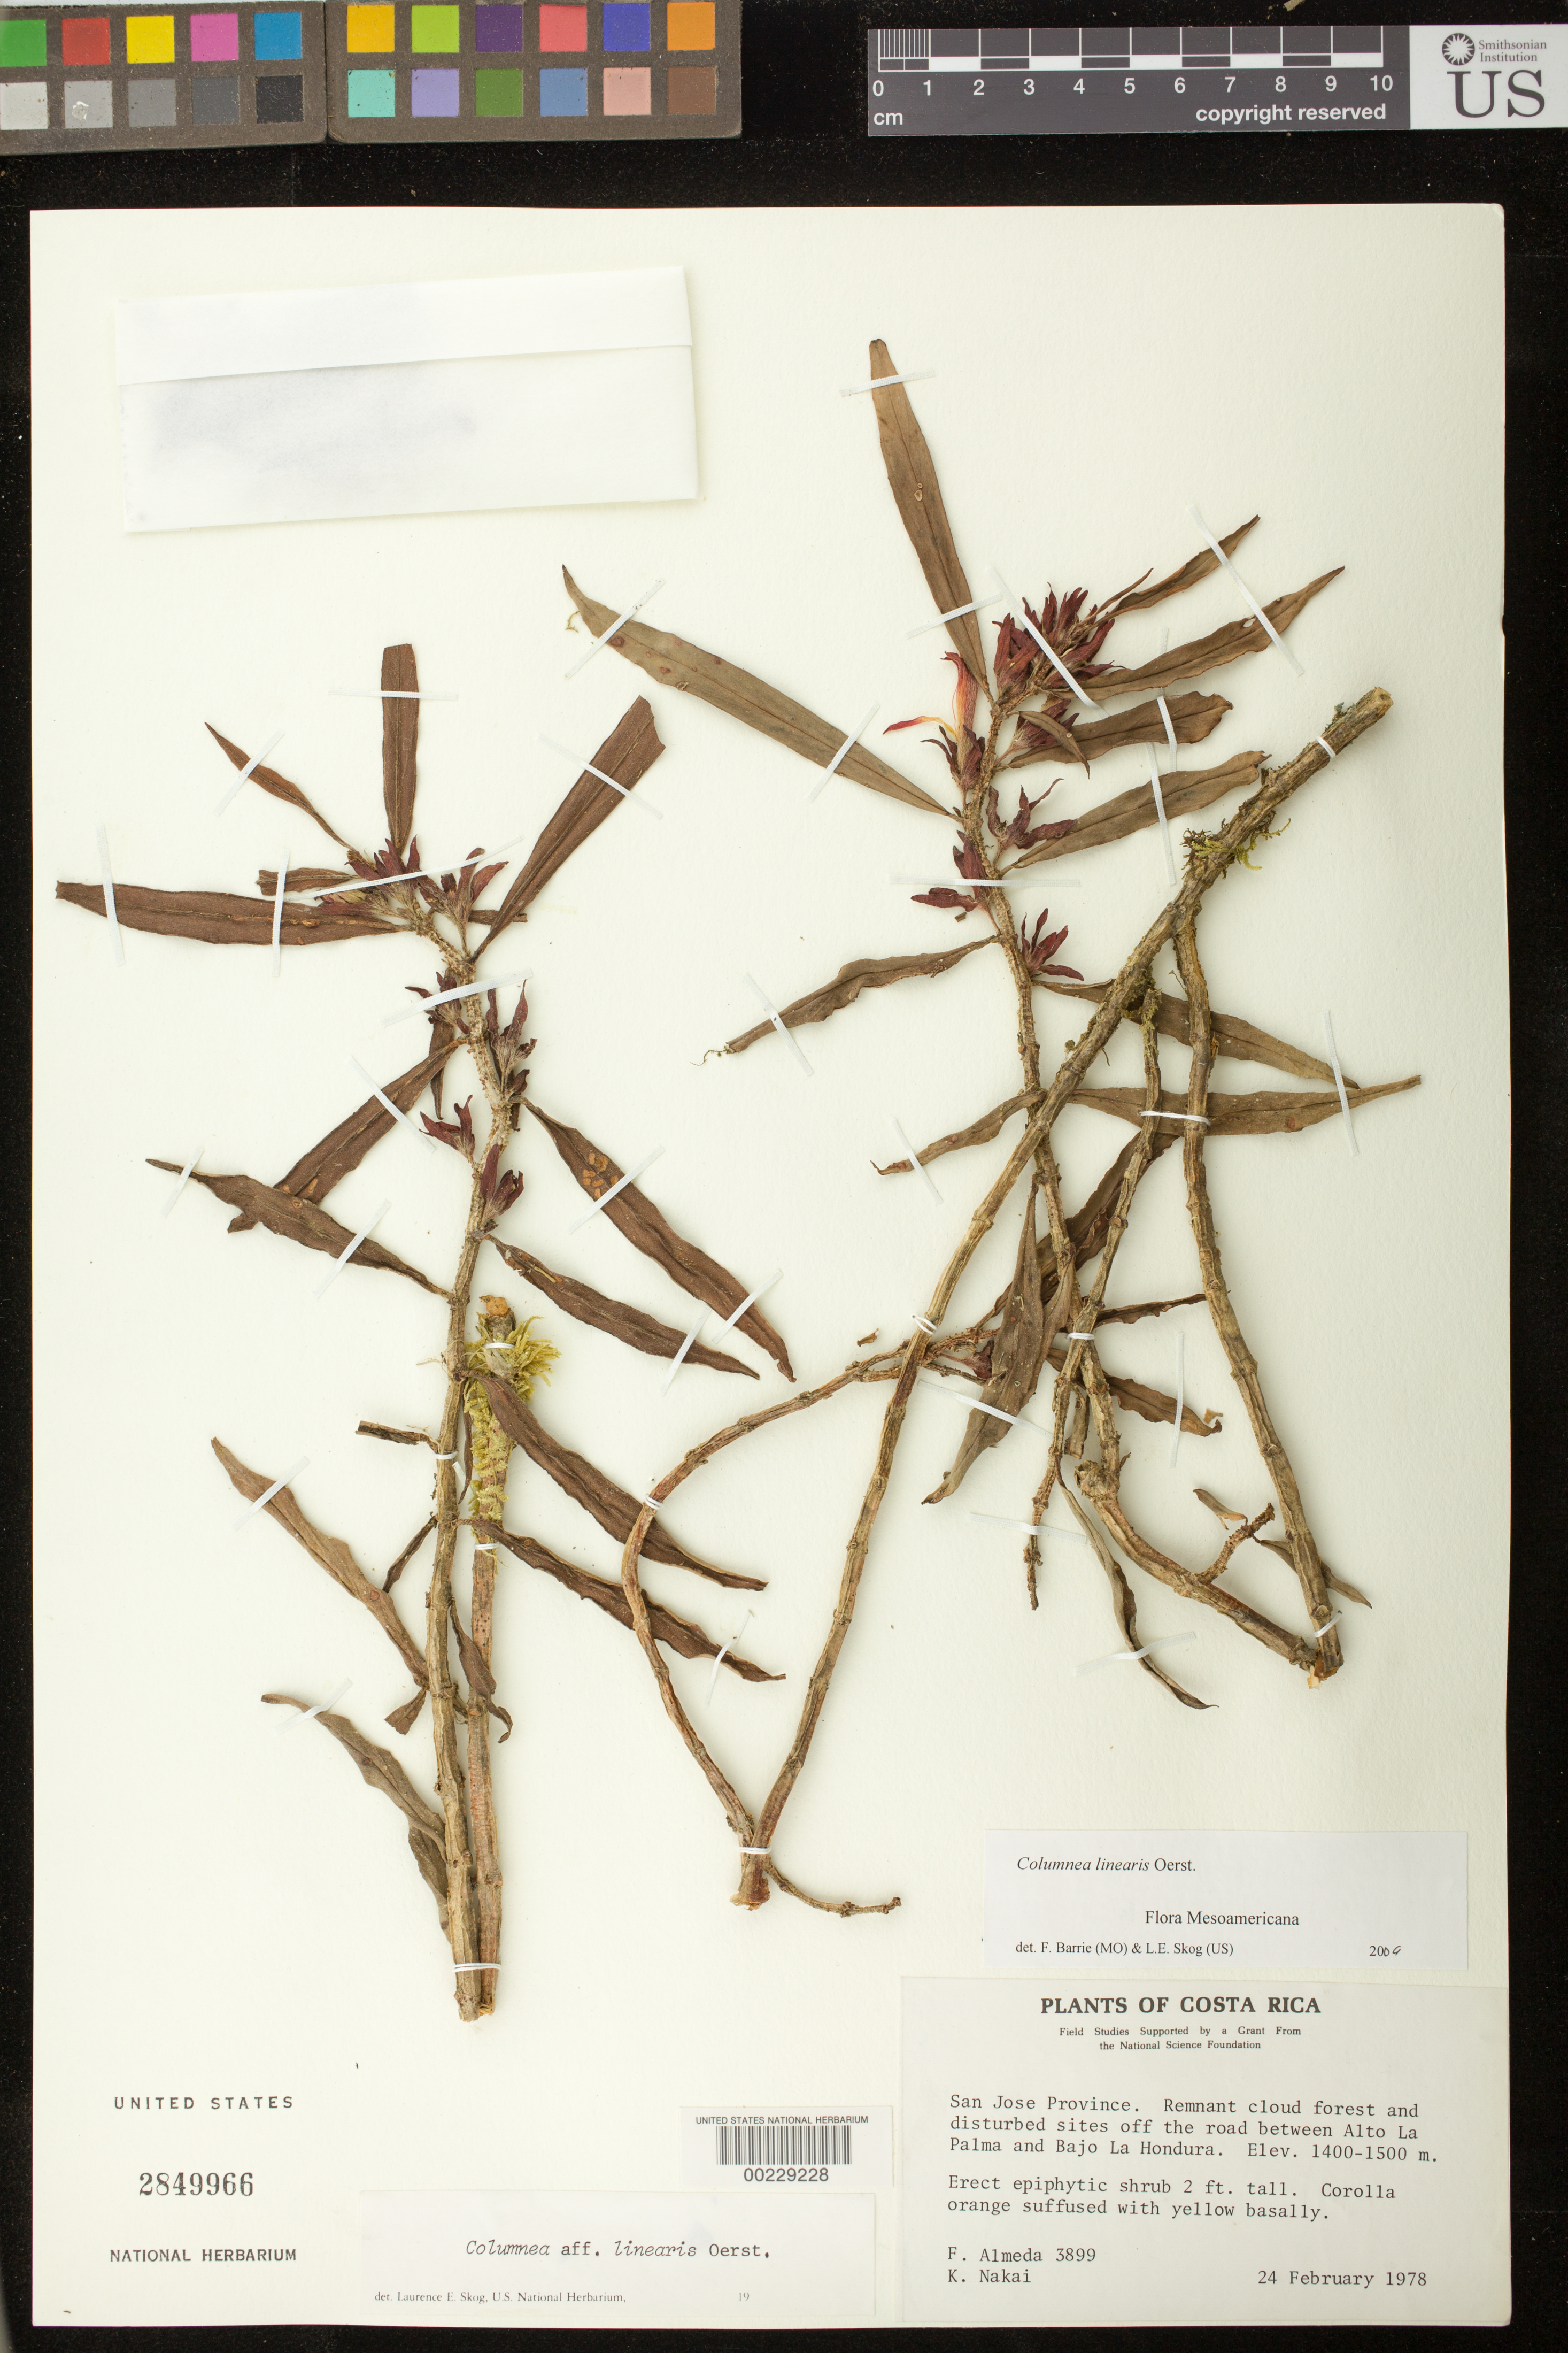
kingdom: Plantae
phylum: Tracheophyta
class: Magnoliopsida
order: Lamiales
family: Gesneriaceae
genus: Columnea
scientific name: Columnea linearis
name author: Oerst.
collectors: F. Almeda & K. M. Nakai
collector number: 3899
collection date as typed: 24 Feb 1978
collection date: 1978-02-24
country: Costa Rica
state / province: San José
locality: Off the road between Alto la Palma and Bajo la Hondura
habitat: Remnant cloud forest and disturbed sites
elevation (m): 1400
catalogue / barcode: US 2849966